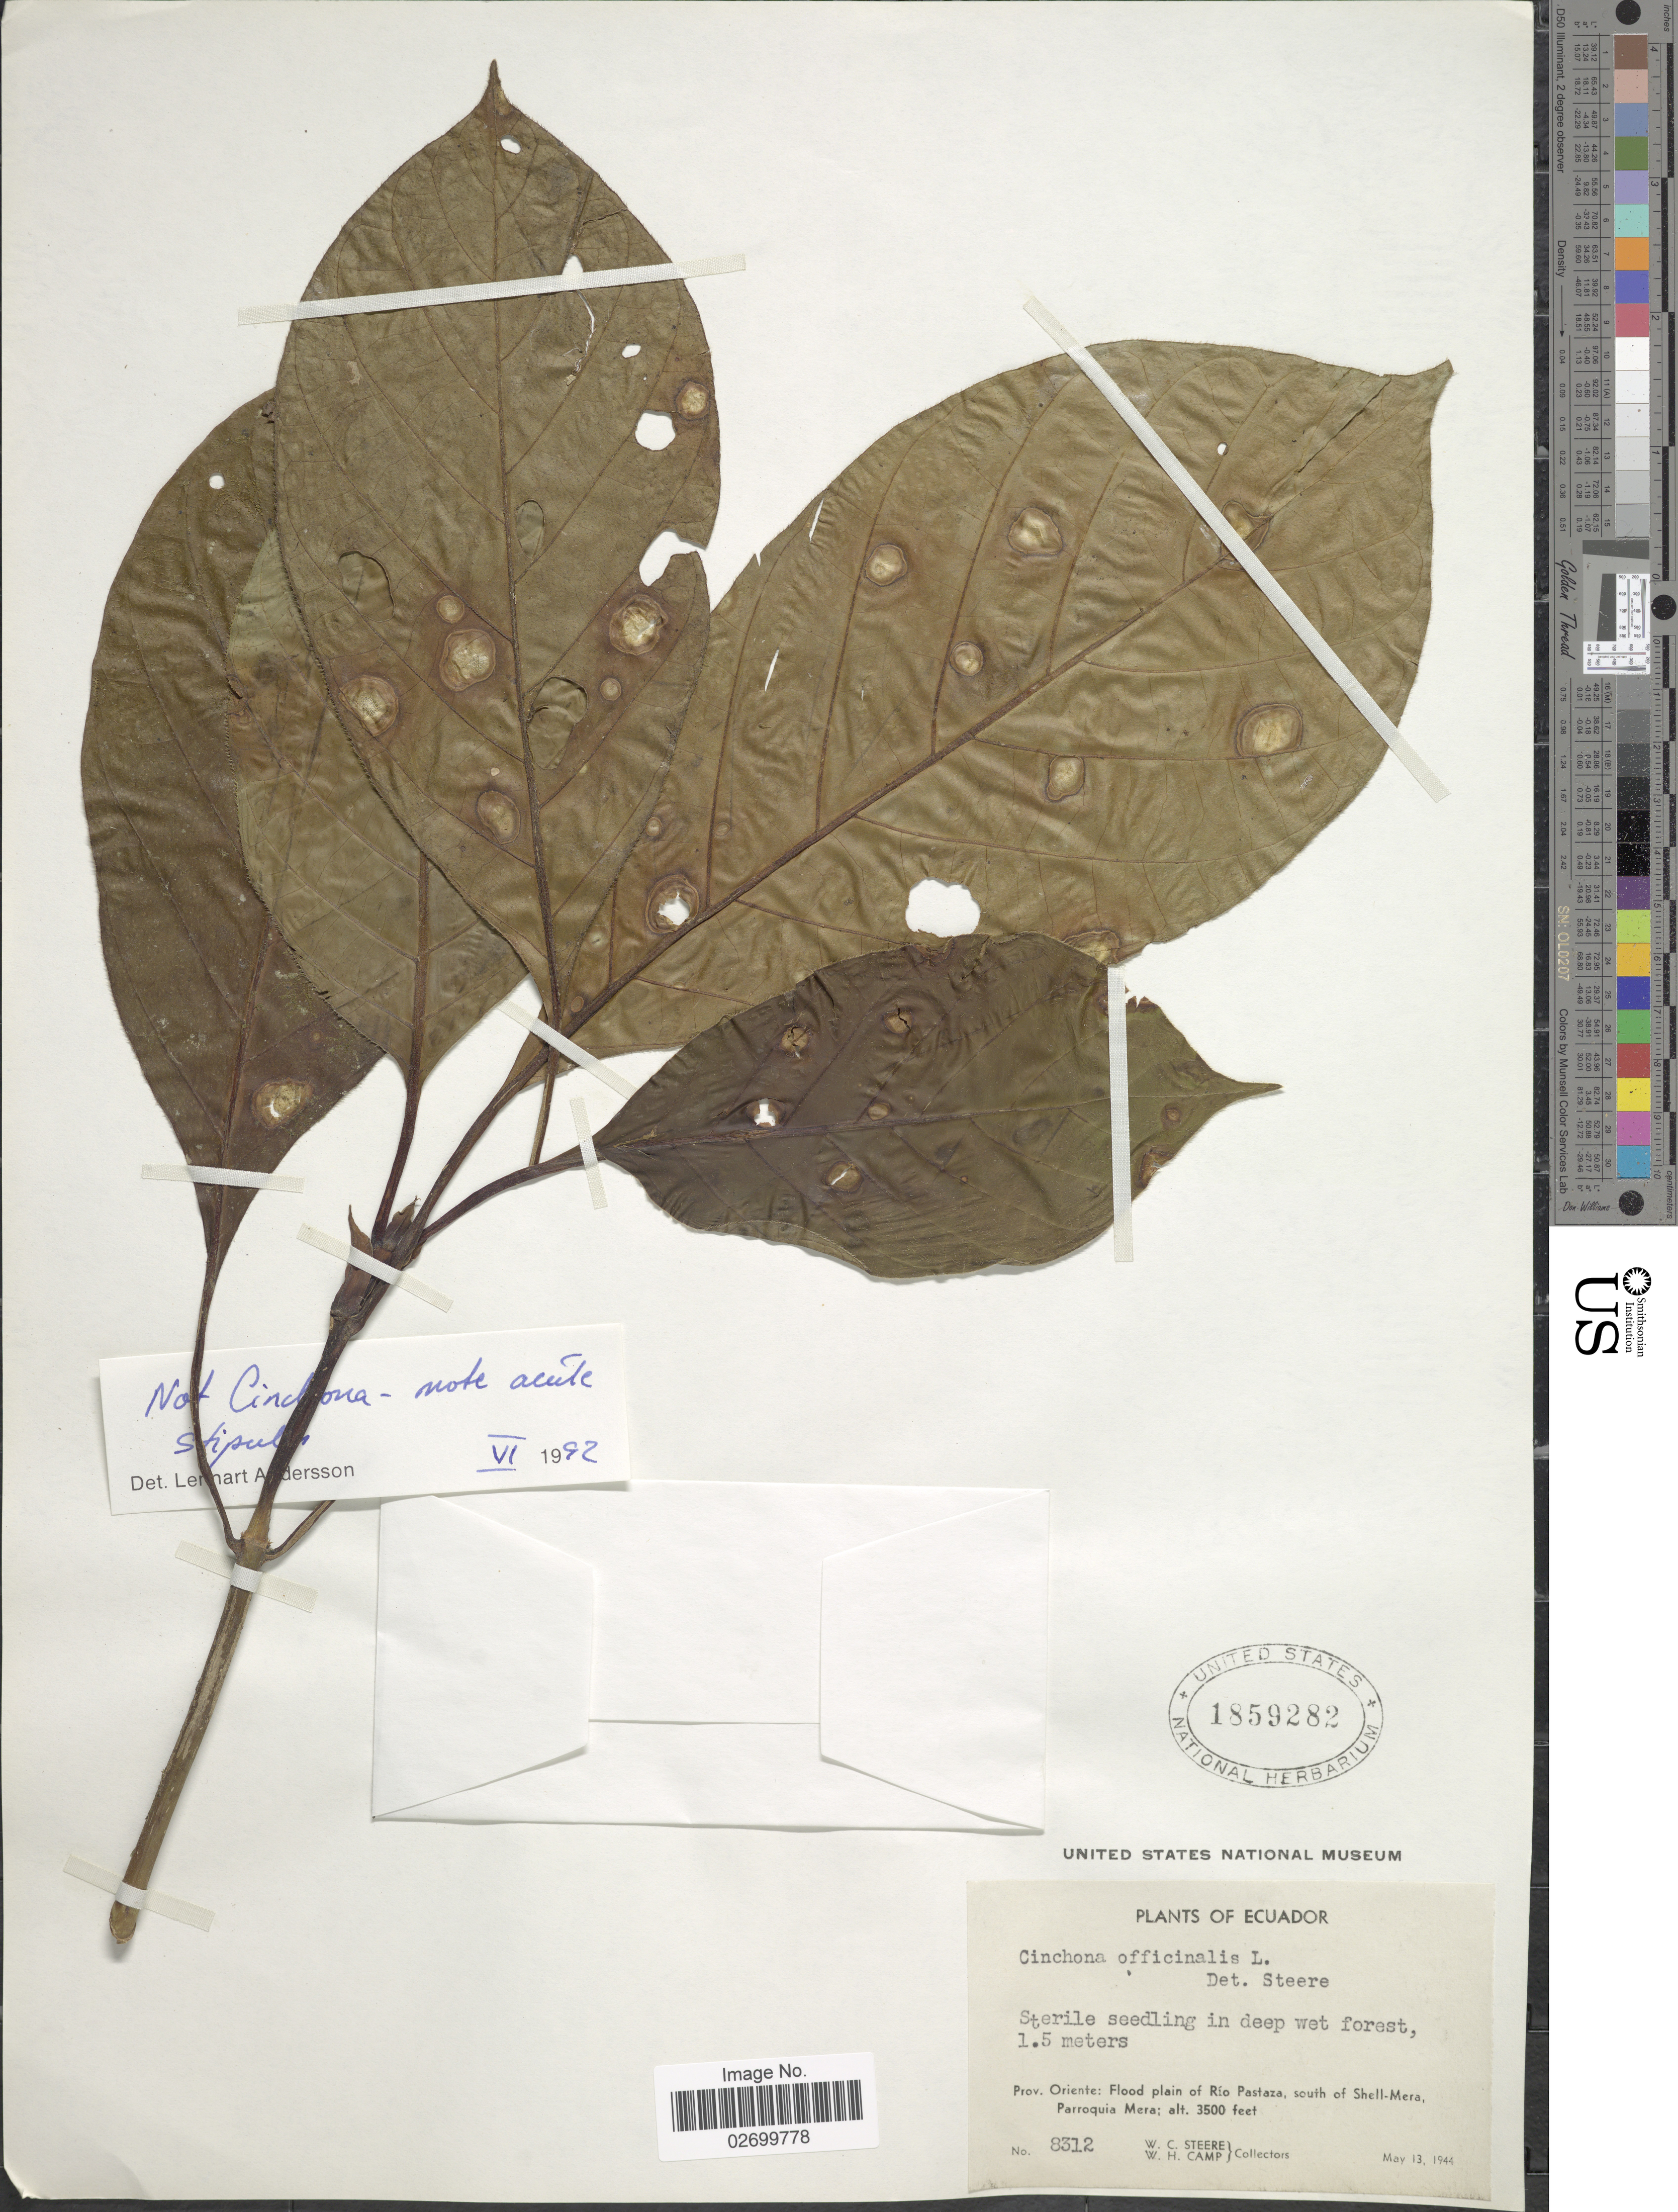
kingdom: Plantae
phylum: Tracheophyta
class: Magnoliopsida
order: Gentianales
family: Rubiaceae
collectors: W. C. Steere & W. H. Camp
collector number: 8312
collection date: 1944-05-13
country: Ecuador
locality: Prov. Oriente: Flood plain of Rio Pastaza, south of Shell-Mera, Parroquia Mera.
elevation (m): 1067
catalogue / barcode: US 1859282